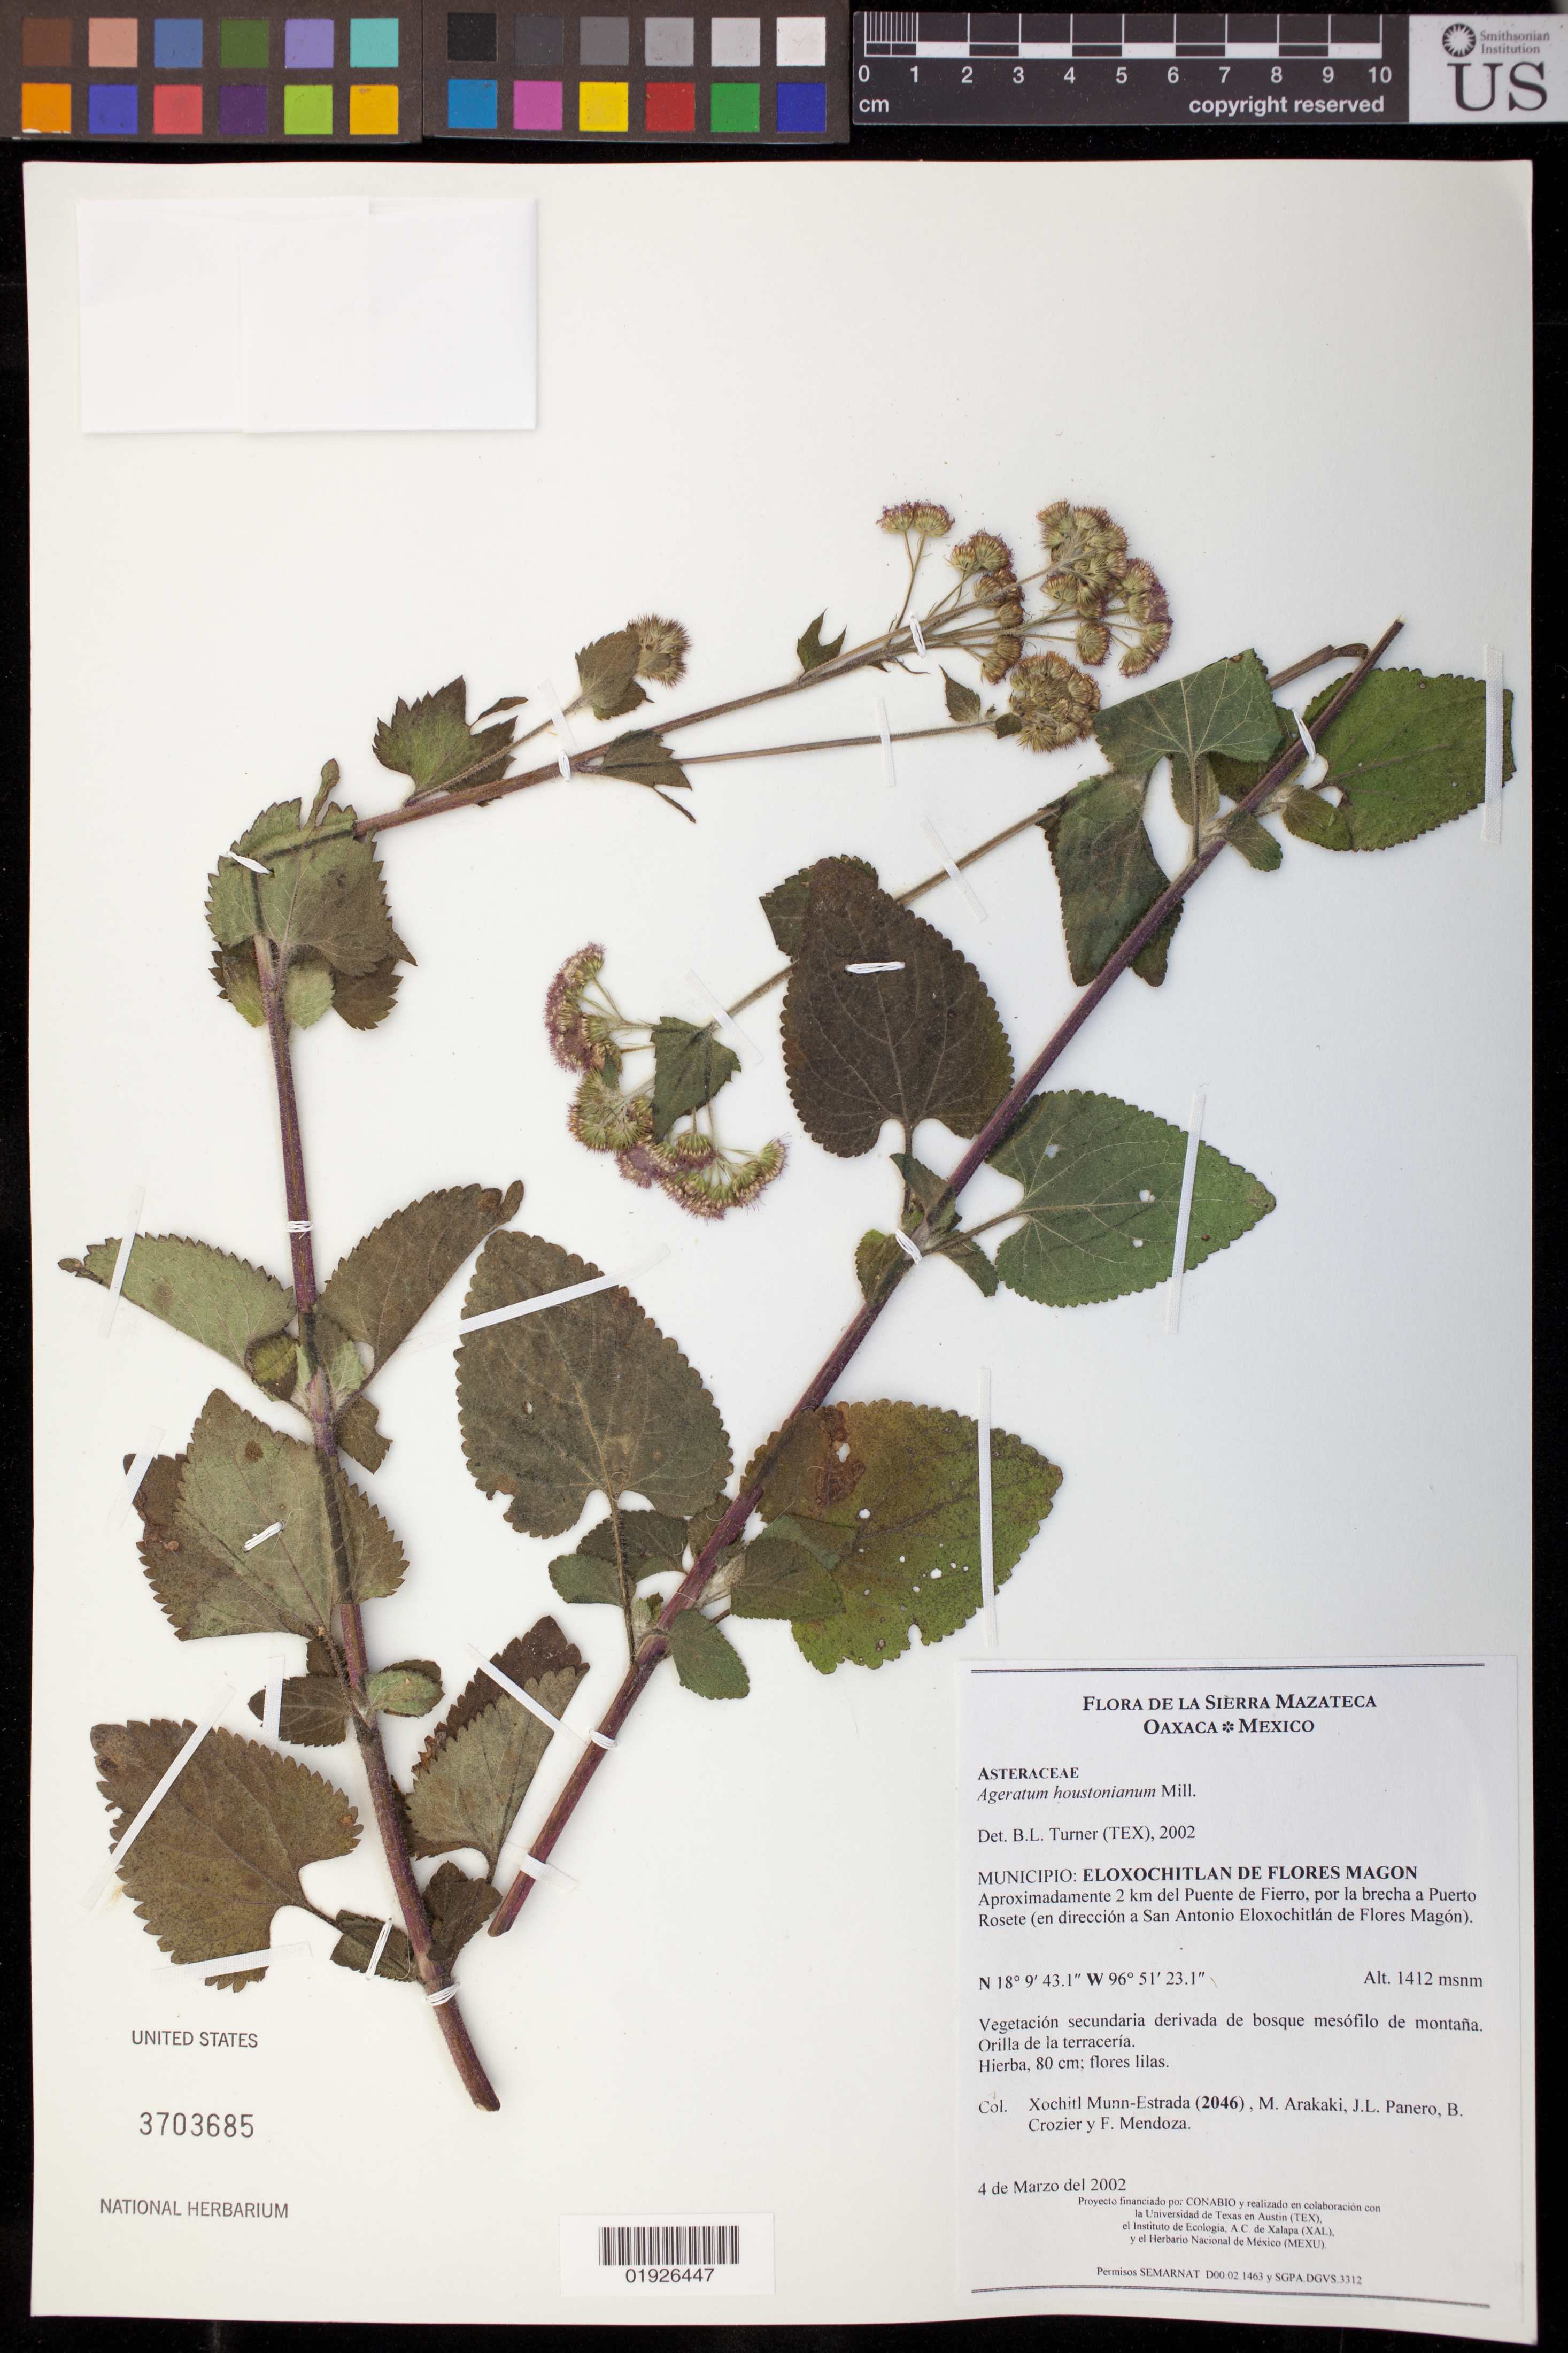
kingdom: Plantae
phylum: Tracheophyta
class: Magnoliopsida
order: Asterales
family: Asteraceae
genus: Ageratum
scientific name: Ageratum houstonianum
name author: Mill.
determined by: Turner, B. L.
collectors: X. Munn-Estrada, M. Arakaki, J. L. Panero, B. Crozier & F. Mendoza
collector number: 2046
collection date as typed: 4 de Marzo del 2002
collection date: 2002-03-04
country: Mexico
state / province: Oaxaca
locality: Eloxochitlan de Flores Magon, Aprox. 2 km del Puente de Fierro, por la brecha a Puerto Rosete (en direccion a San Antonio Eloxochitlan de Flores Magon).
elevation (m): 1412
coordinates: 18 09 43.1 N, 96 51 23.1 W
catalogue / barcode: US 3703685